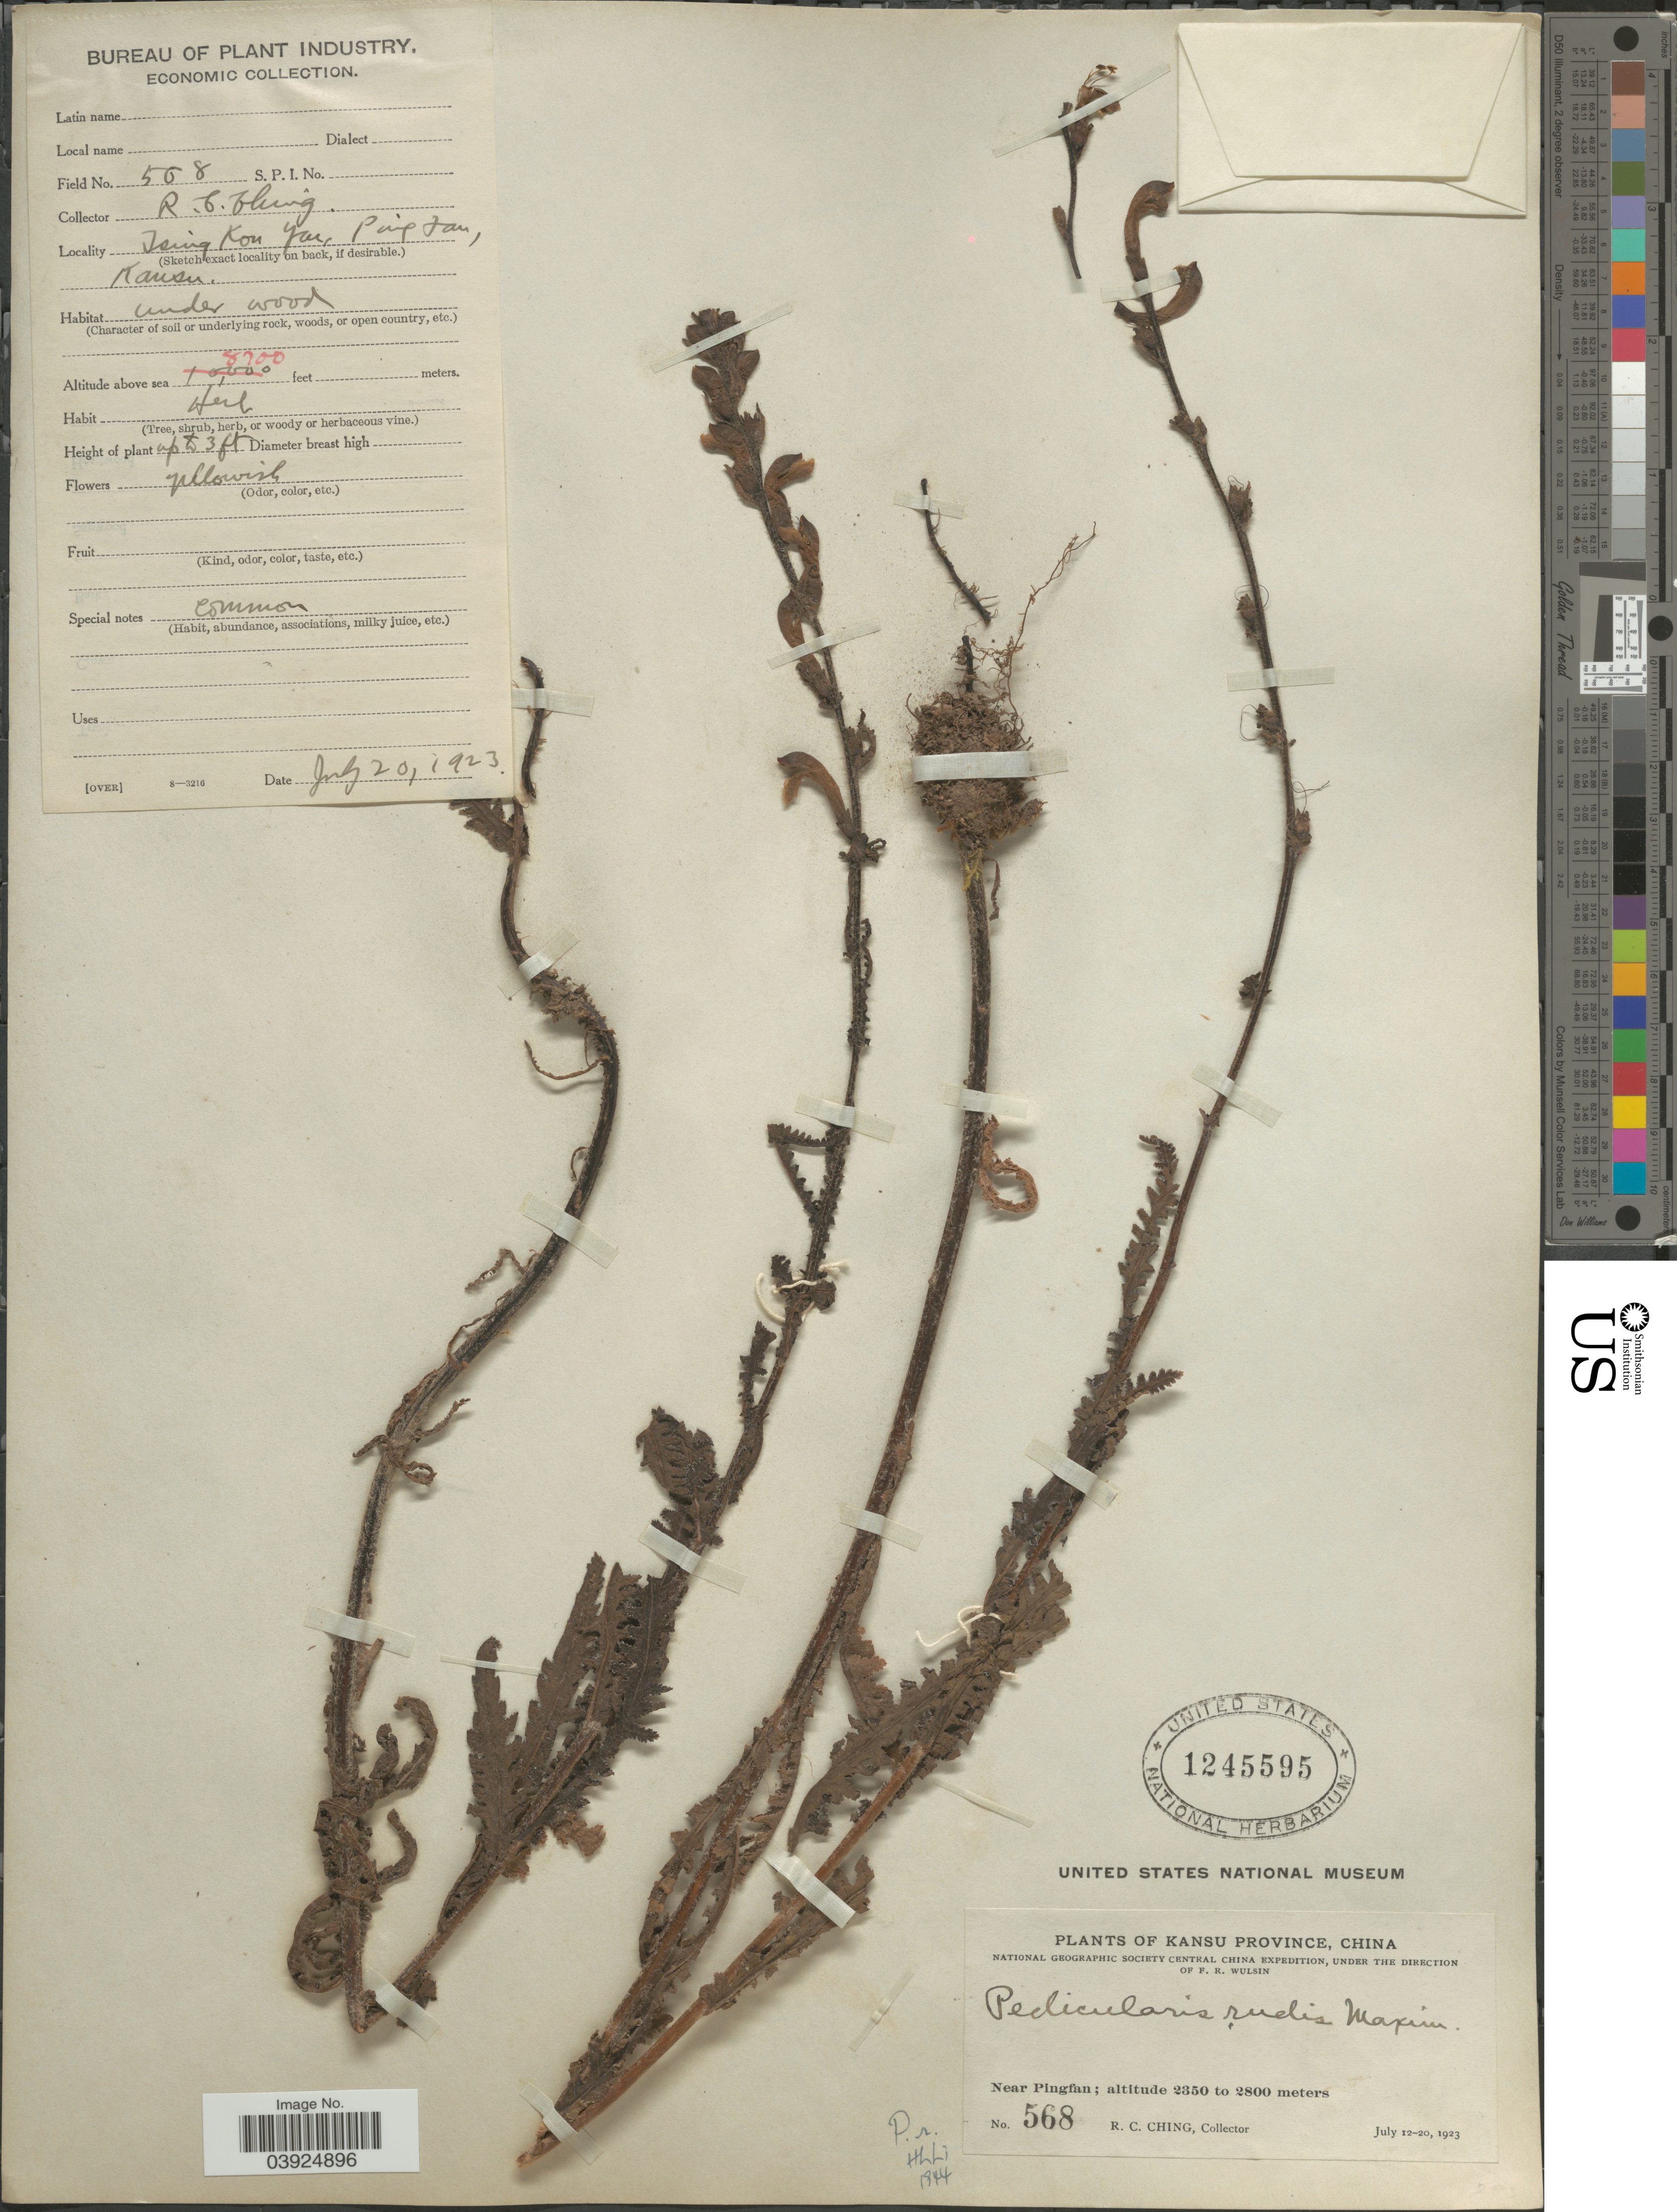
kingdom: Plantae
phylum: Tracheophyta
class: Magnoliopsida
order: Lamiales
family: Orobanchaceae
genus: Pedicularis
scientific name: Pedicularis rudis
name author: Maxim.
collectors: R. C. Ching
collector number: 568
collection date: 1923-07-20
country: China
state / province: Gansu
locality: Kansu Province. Near Pingfan. Tsing Kon Jai.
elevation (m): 2499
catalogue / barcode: US 1245595